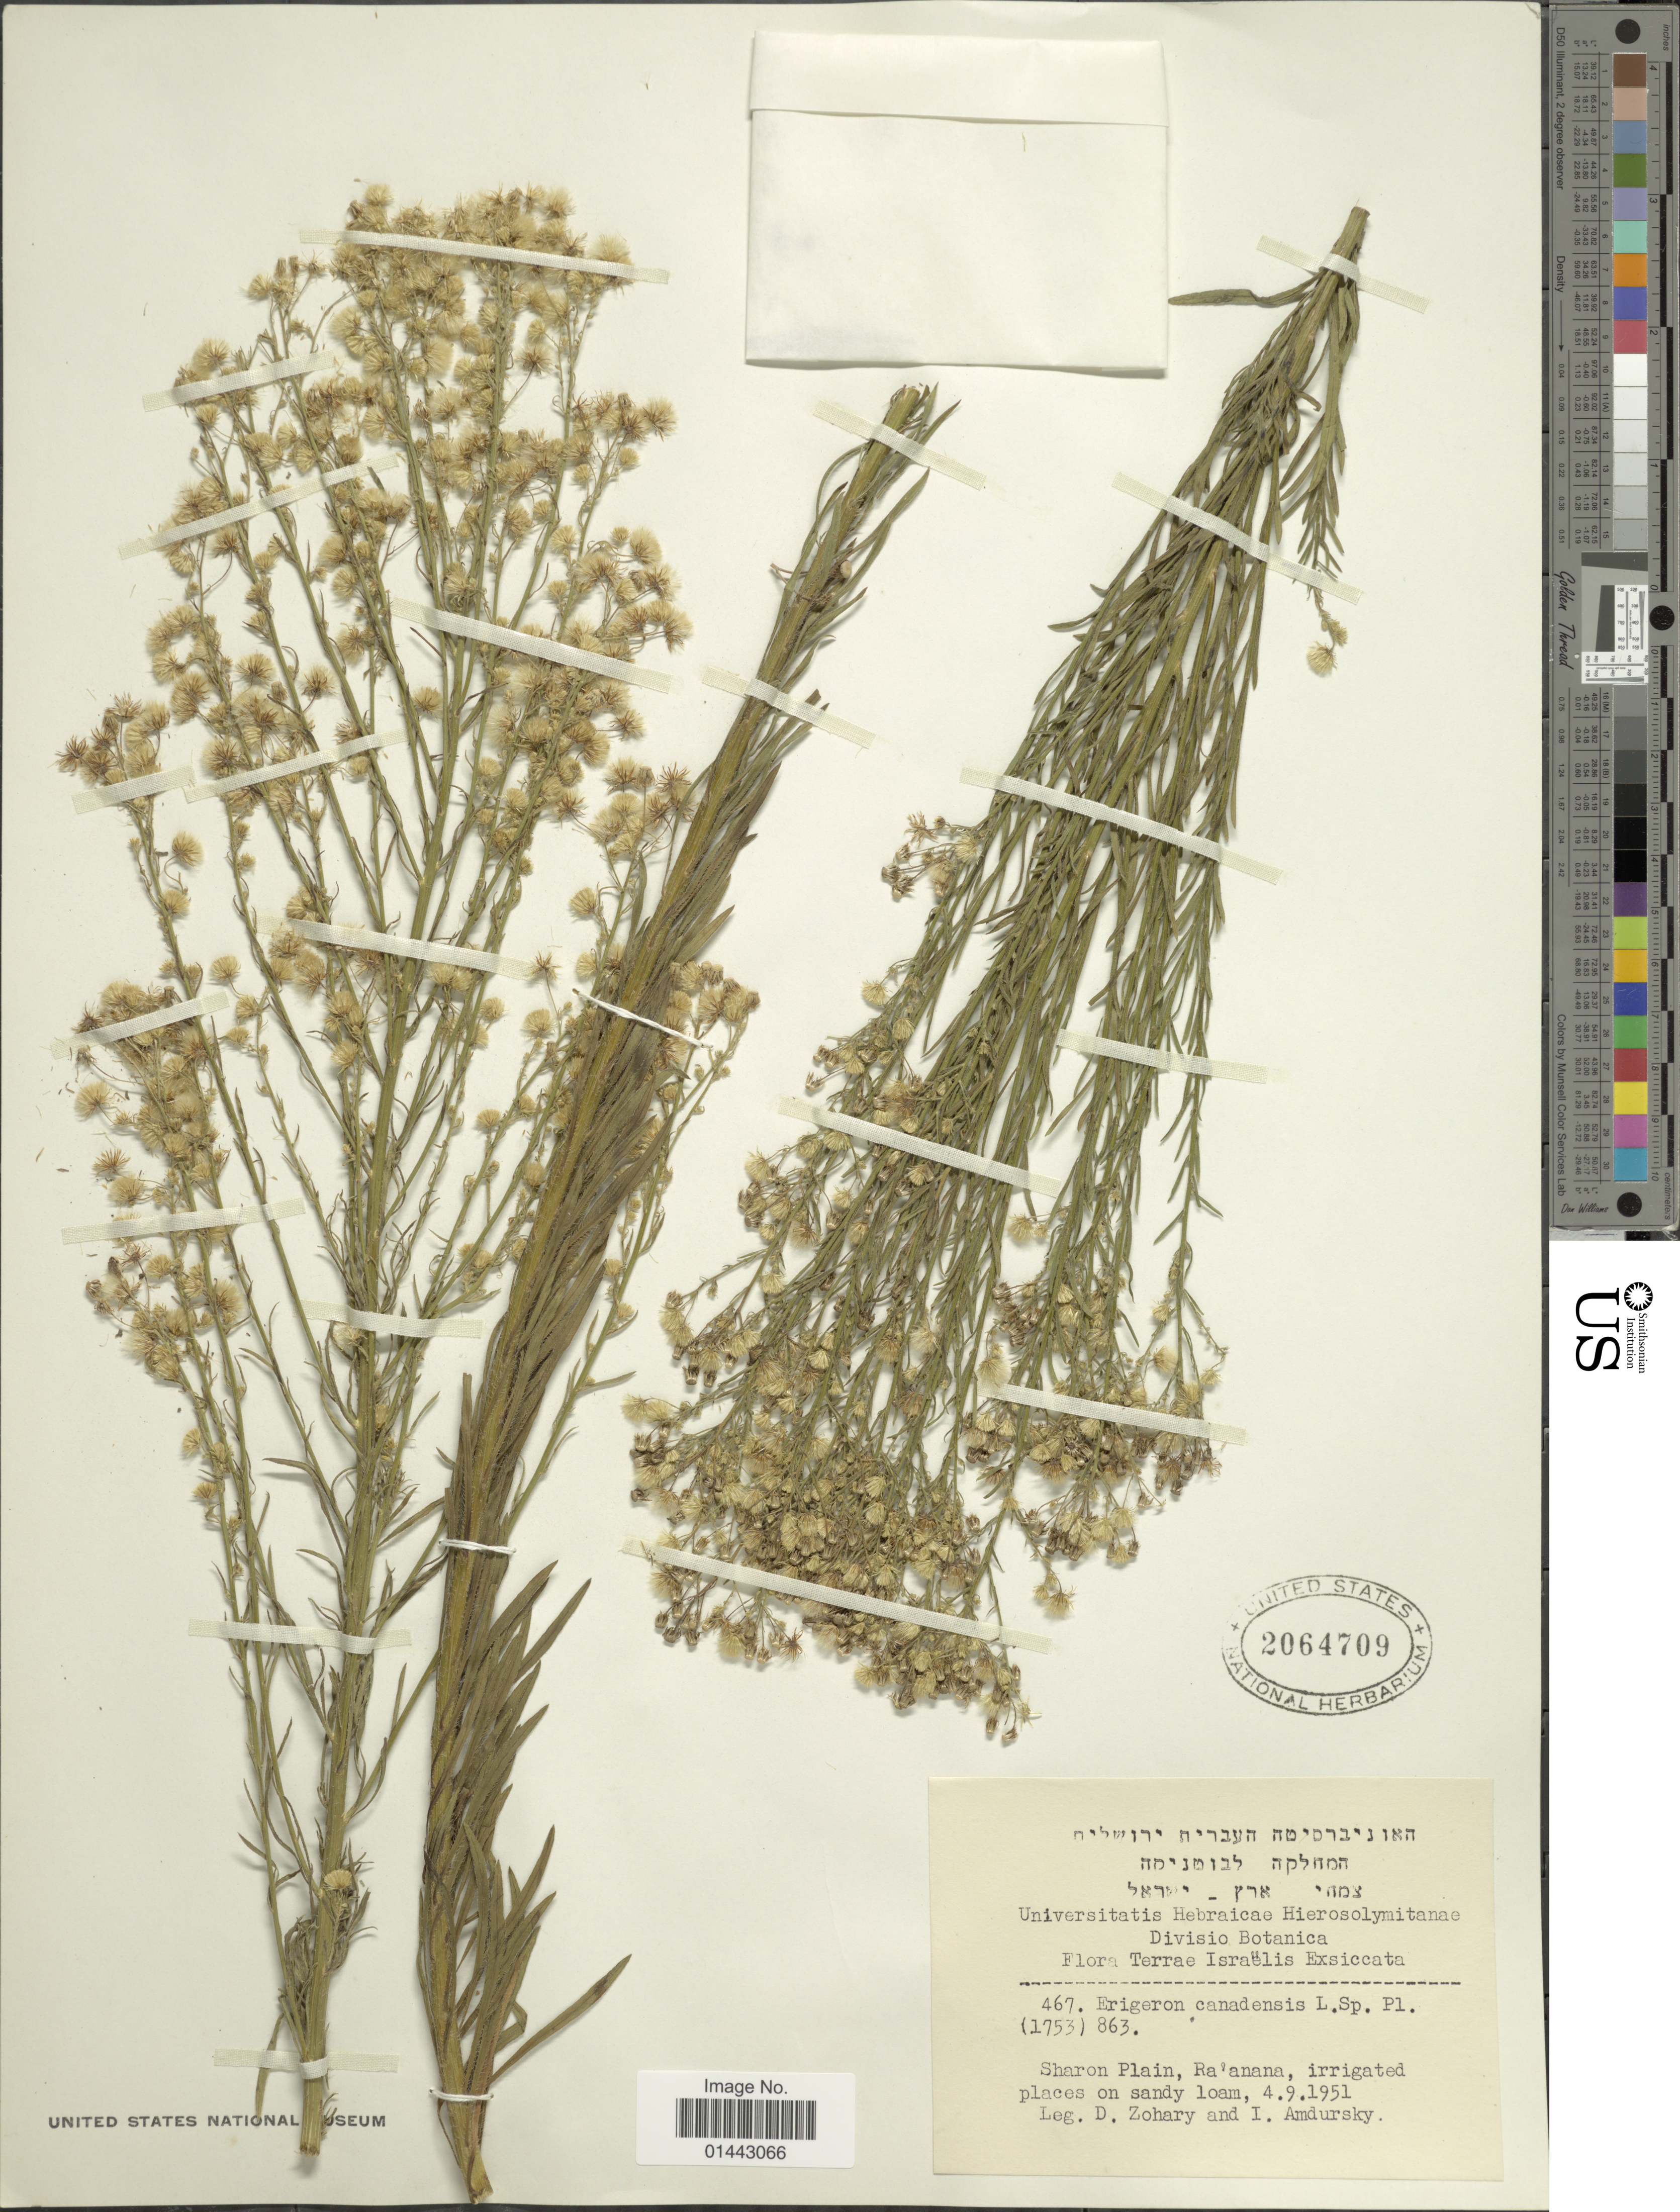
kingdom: Plantae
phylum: Tracheophyta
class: Magnoliopsida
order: Asterales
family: Asteraceae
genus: Erigeron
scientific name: Erigeron canadensis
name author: L.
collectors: D. Zohary & I. Amdursky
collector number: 467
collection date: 1951-09-04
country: Israel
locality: Sharon Plain, Ra'anana.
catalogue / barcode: US 2064709